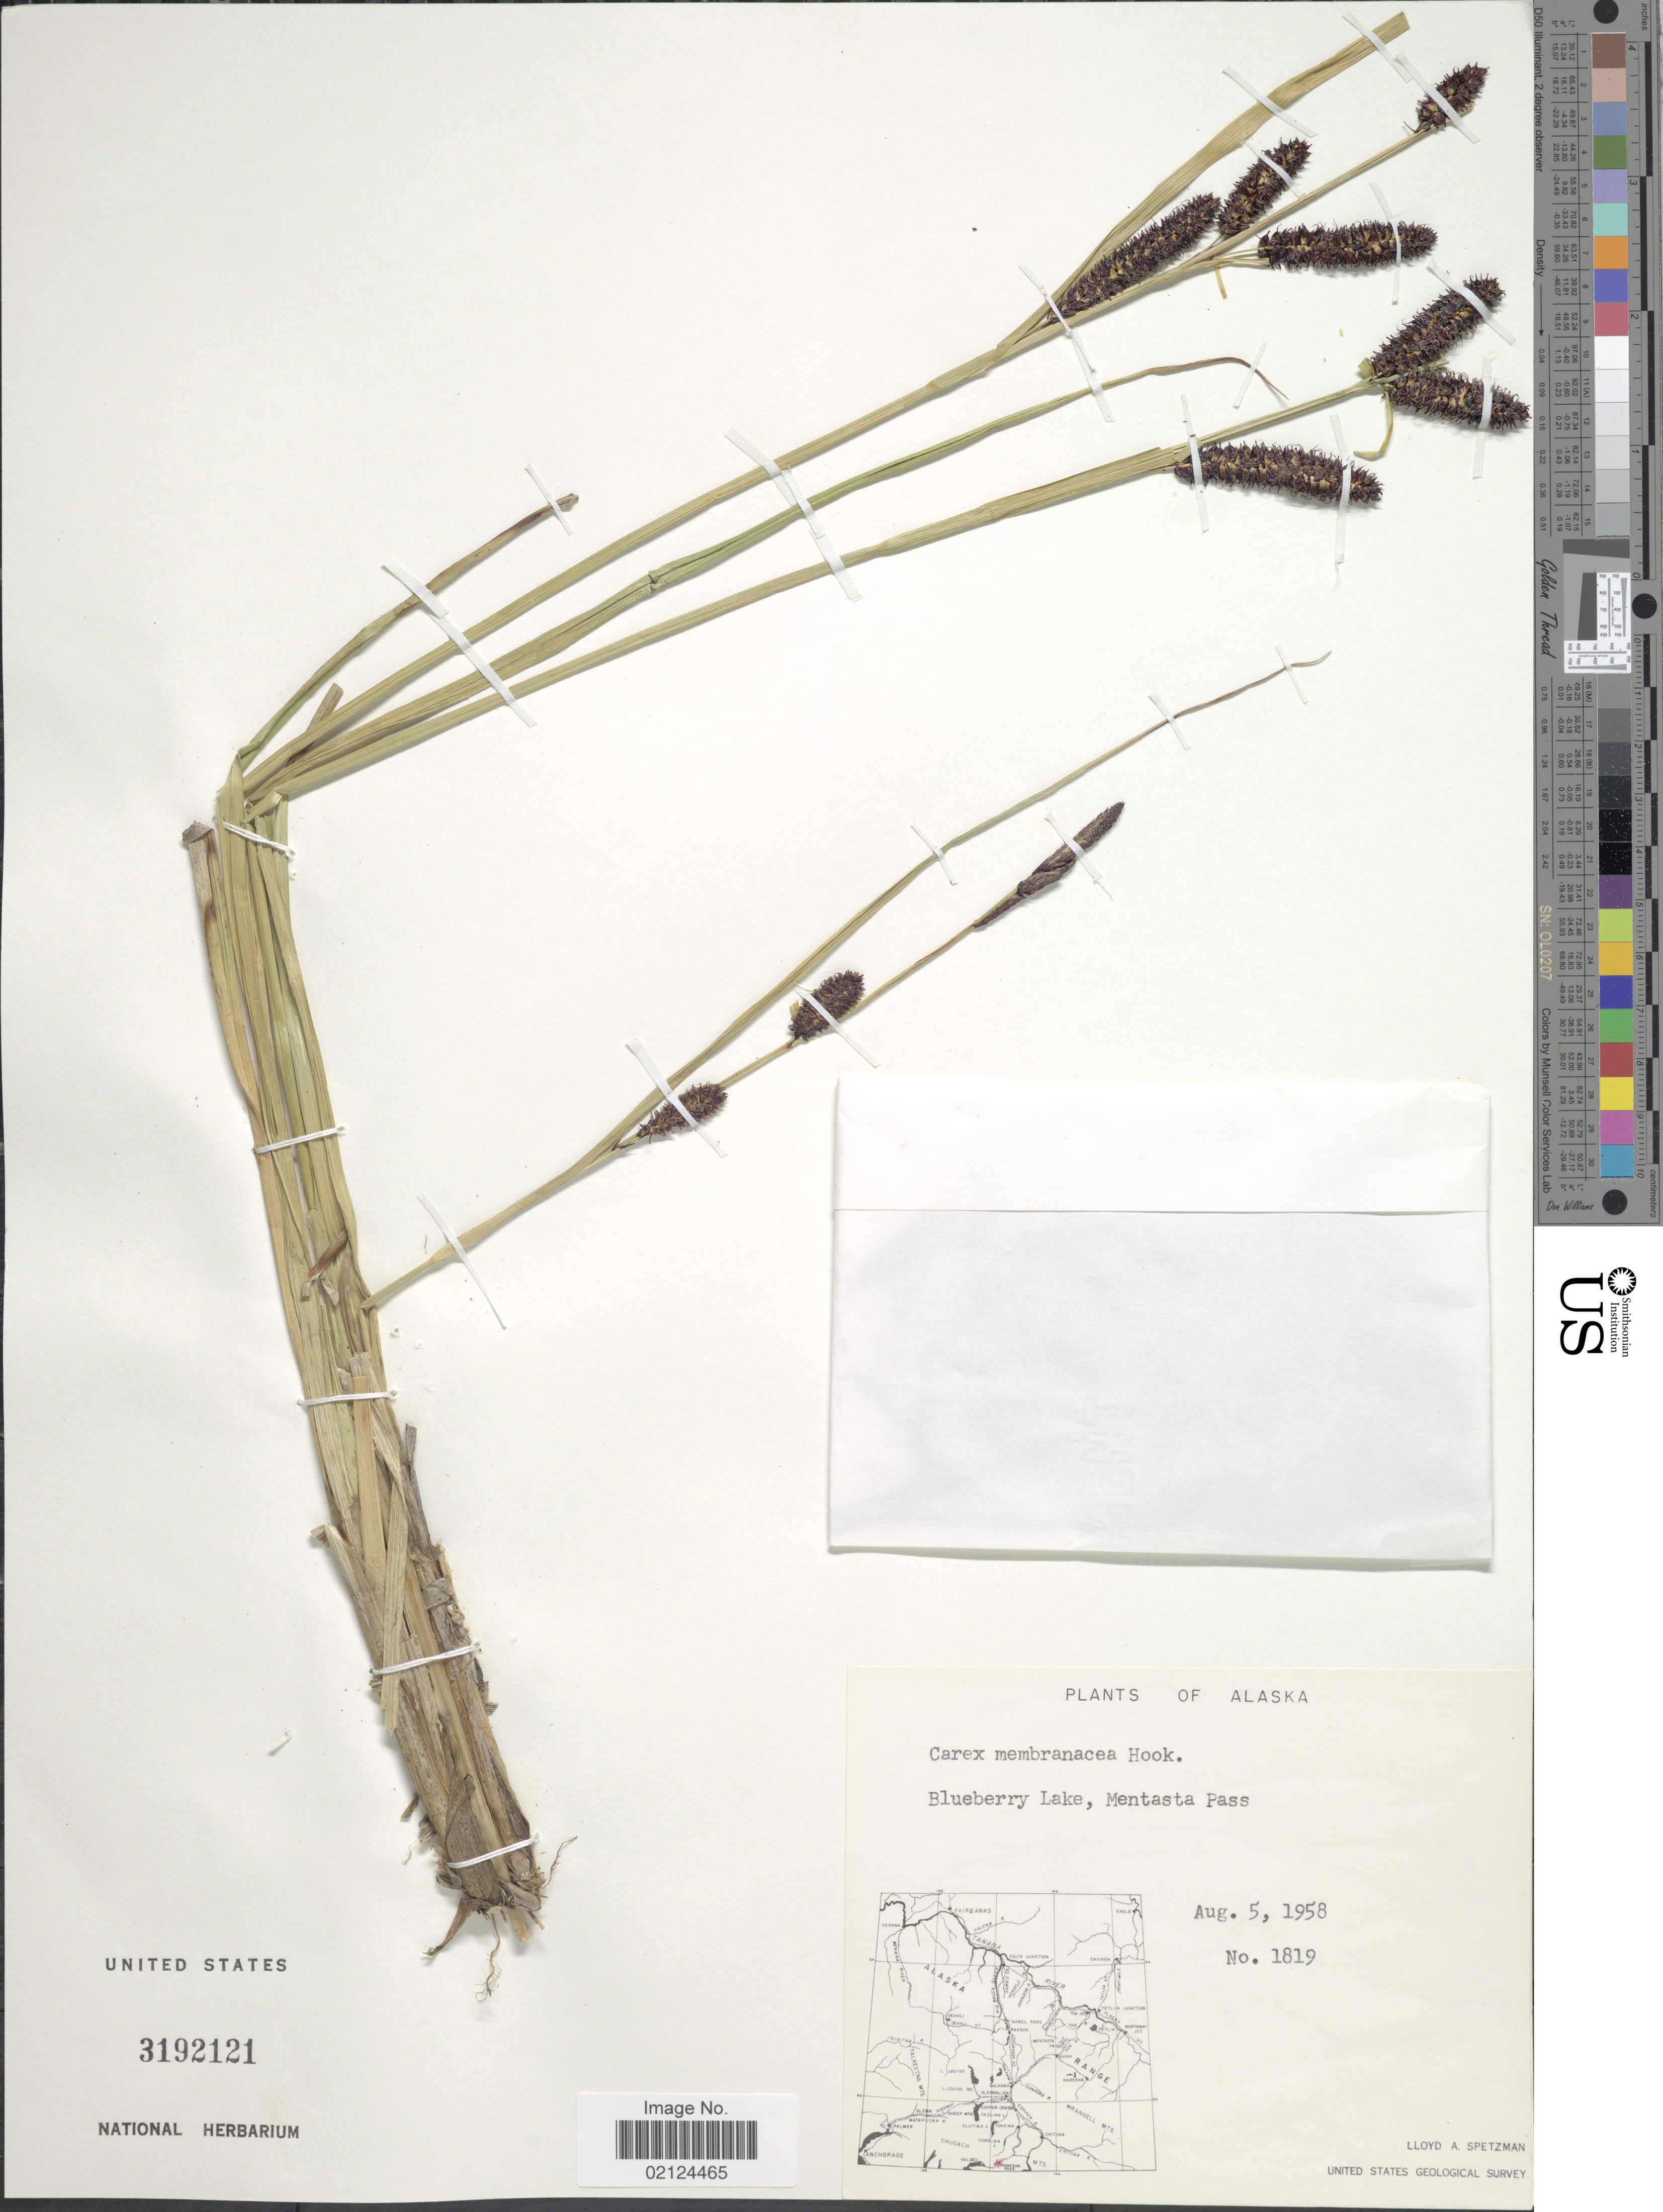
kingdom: Plantae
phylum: Tracheophyta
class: Liliopsida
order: Poales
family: Cyperaceae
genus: Carex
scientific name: Carex membranacea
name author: Hook.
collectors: L. Spetzman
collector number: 1819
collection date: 1958-08-05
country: United States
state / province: Alaska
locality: Blueberry Lake, Mentasta Pass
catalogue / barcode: US 3192121